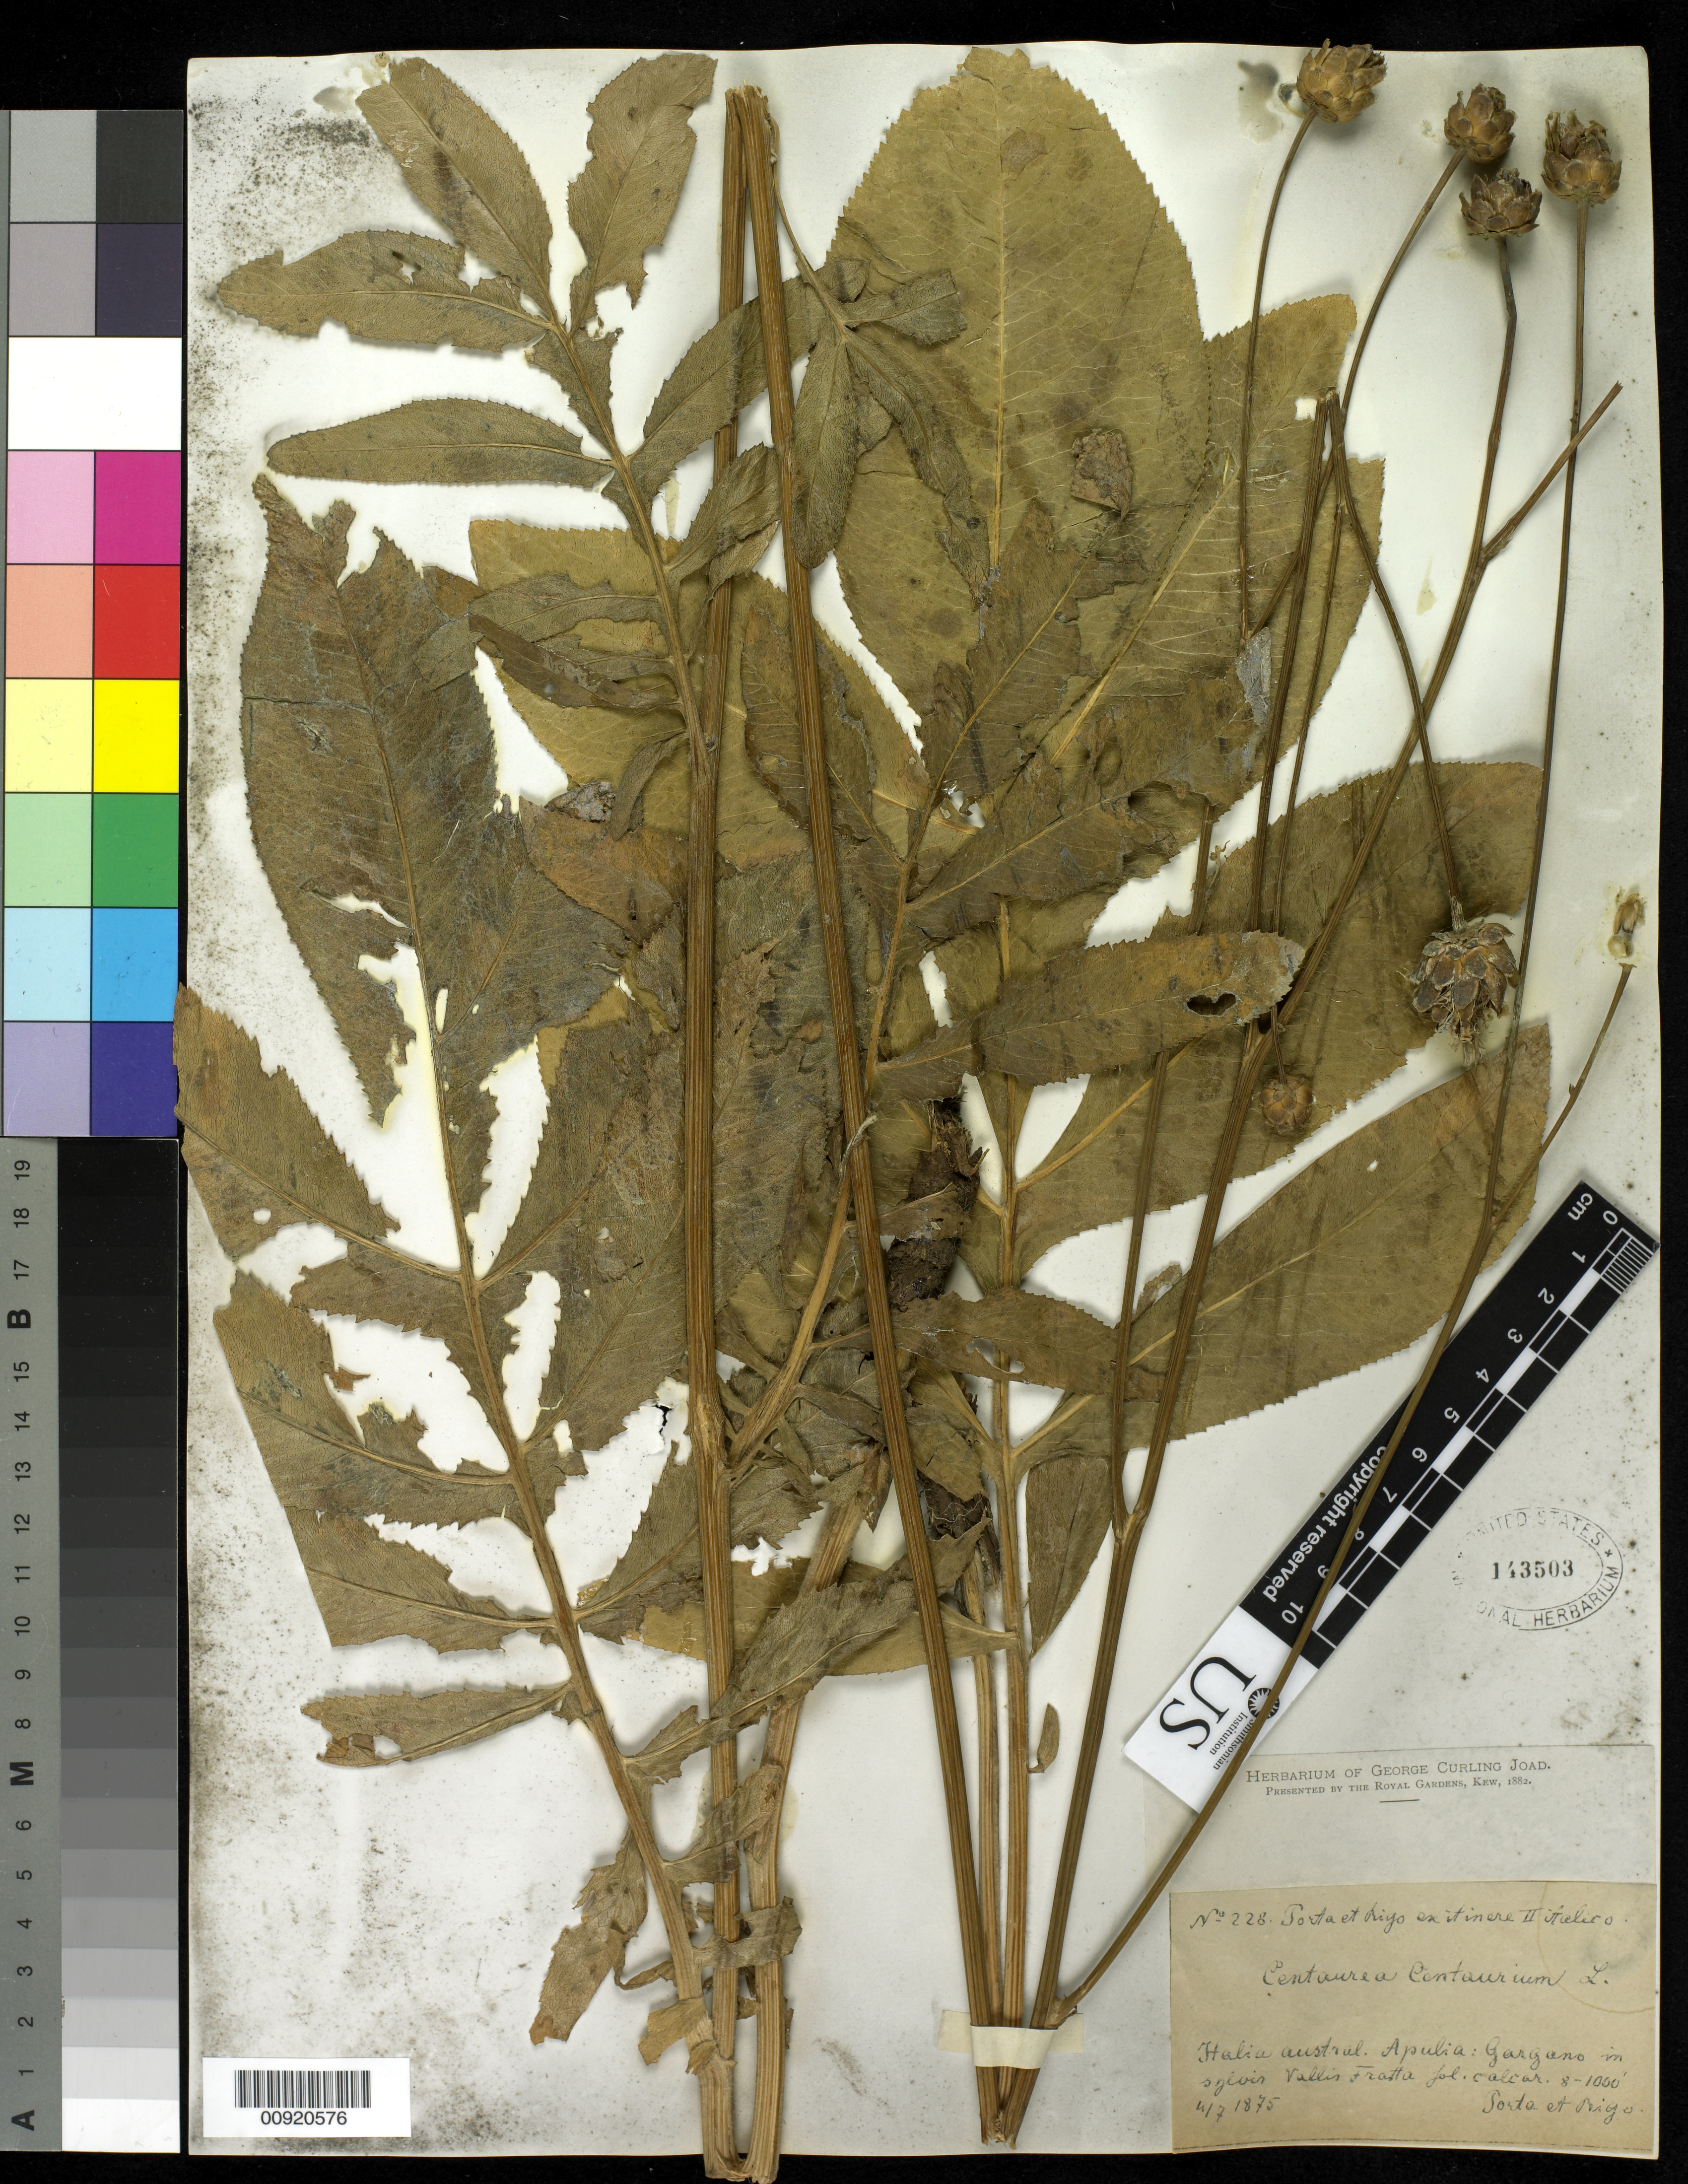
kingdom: Plantae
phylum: Tracheophyta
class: Magnoliopsida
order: Asterales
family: Asteraceae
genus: Rhaponticoides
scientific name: Rhaponticoides centaurium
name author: (L.) M.V.Agab. & Greuter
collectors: -. Torta & G. Rigo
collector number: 228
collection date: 1875-07-04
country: Italy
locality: Apulia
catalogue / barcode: US 143503